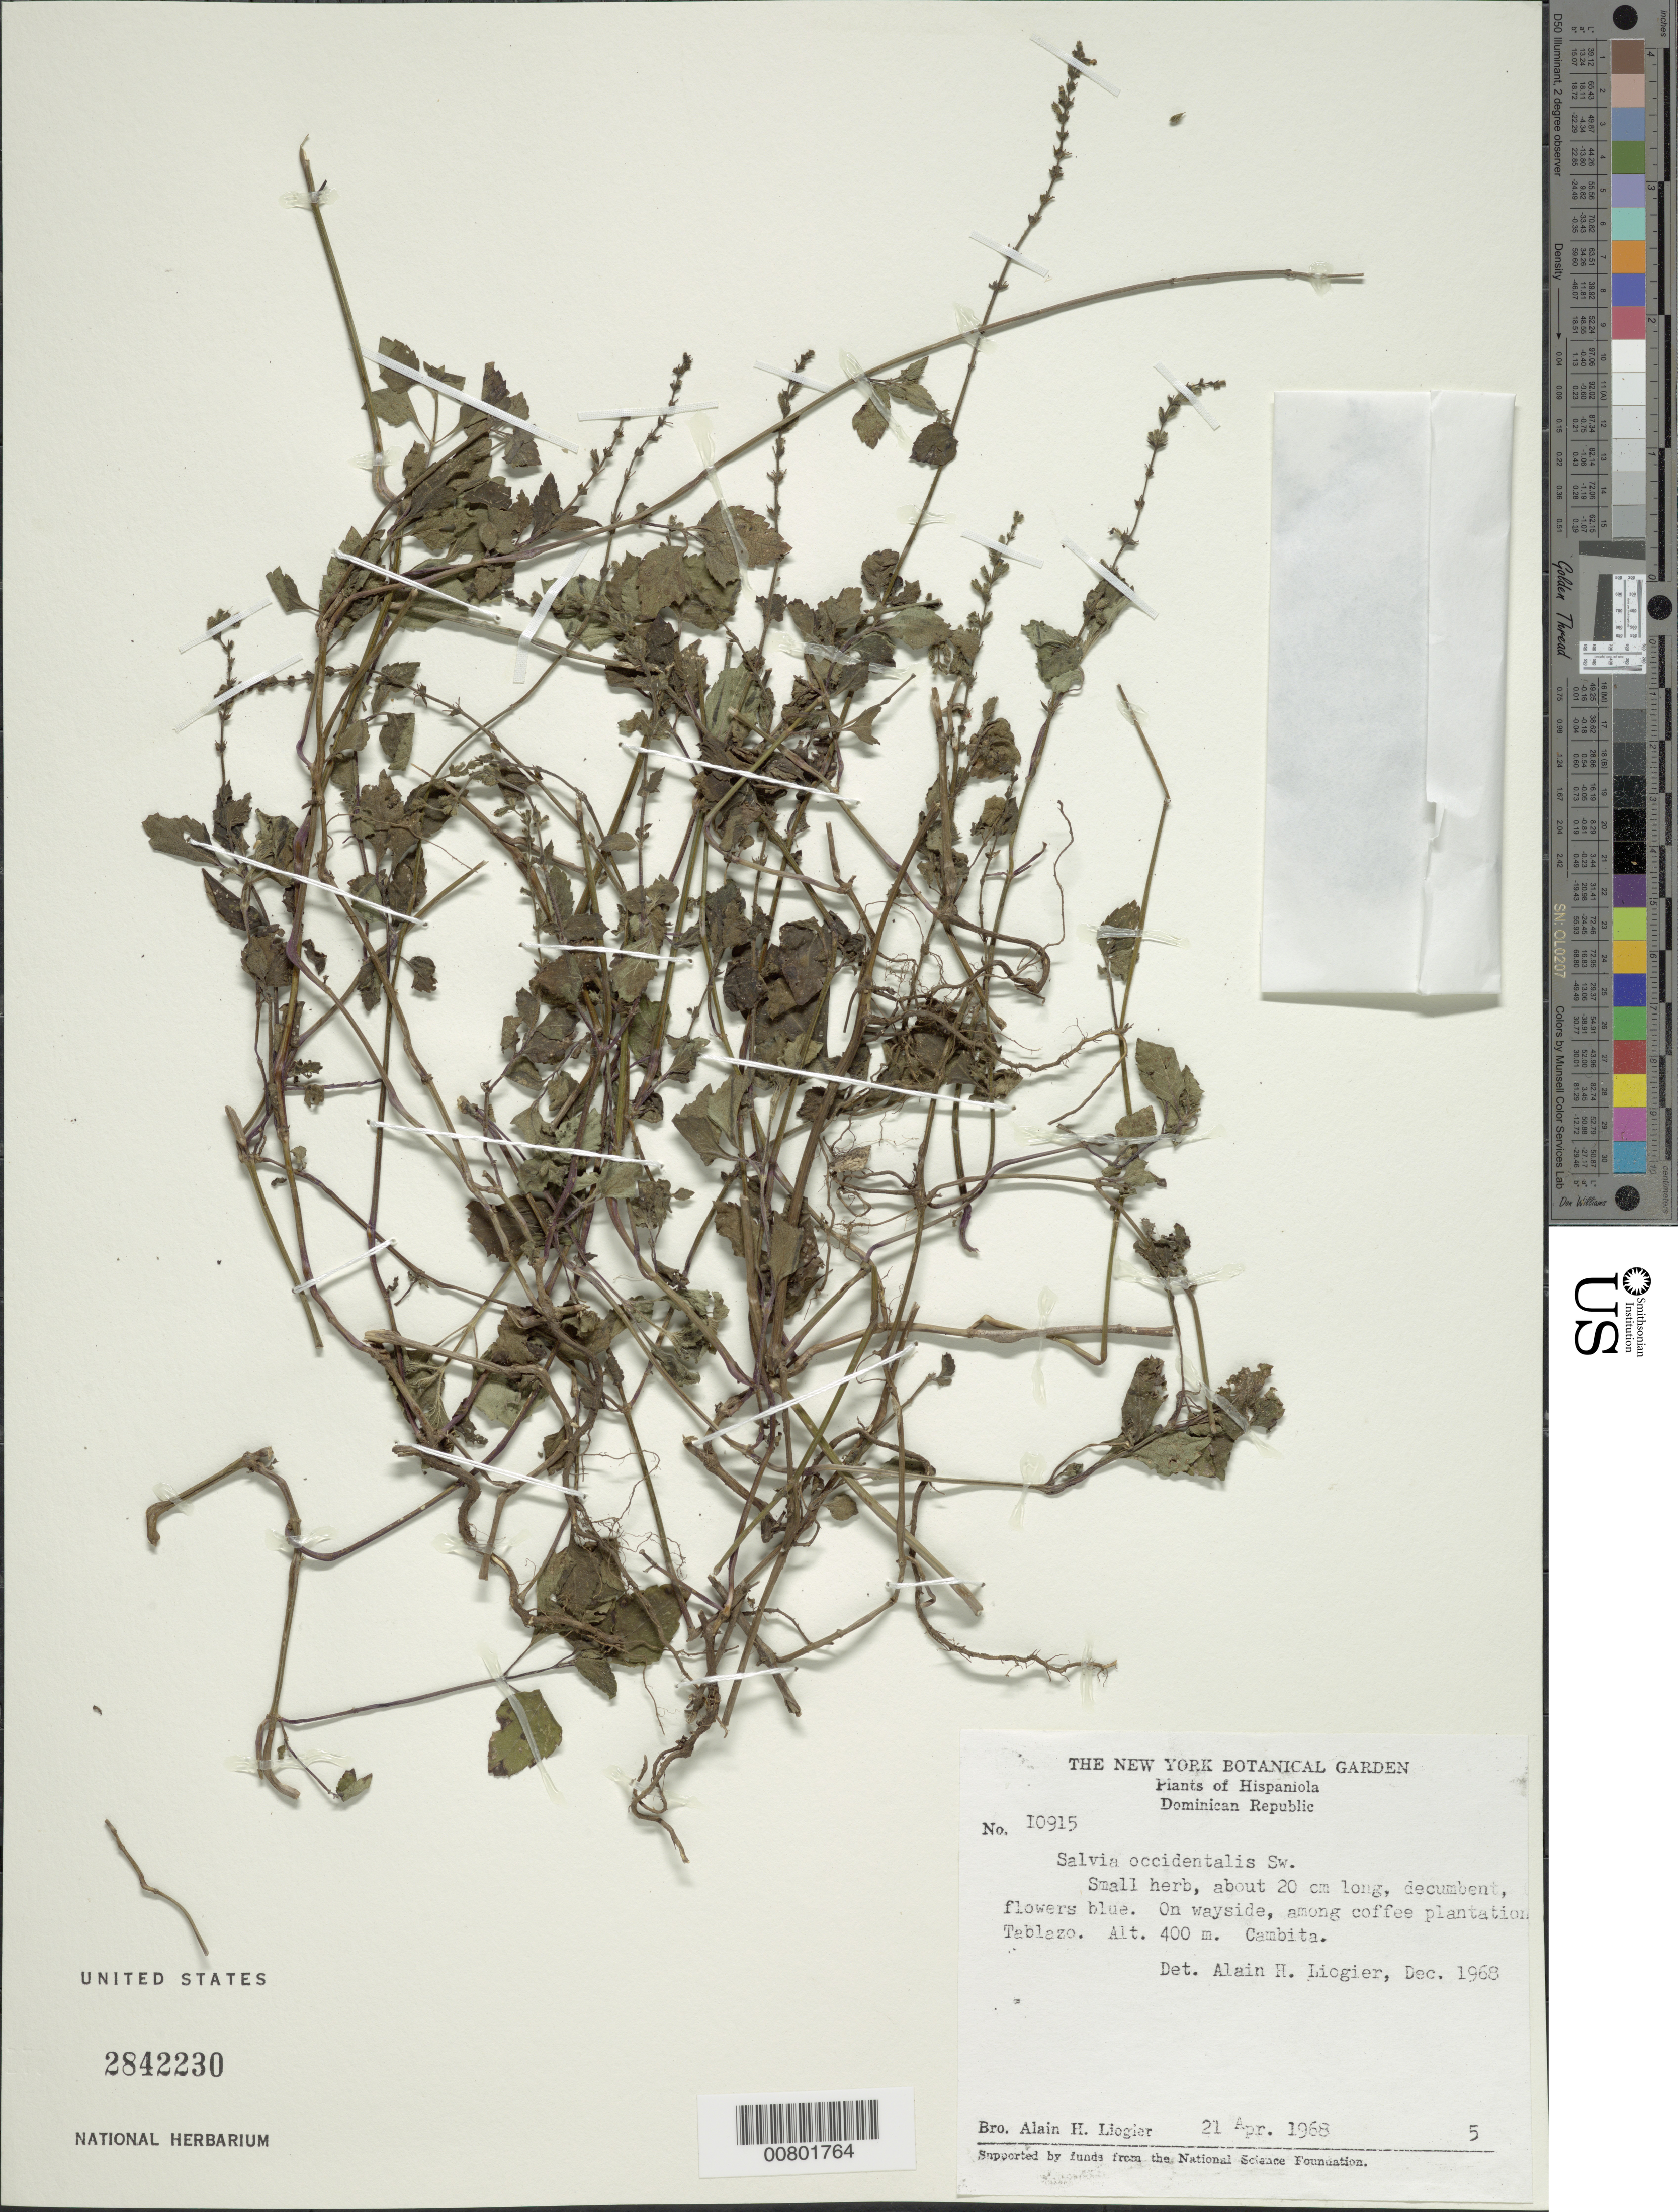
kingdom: Plantae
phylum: Tracheophyta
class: Magnoliopsida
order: Lamiales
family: Lamiaceae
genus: Salvia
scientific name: Salvia occidentalis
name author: Sw.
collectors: A. H. Liogier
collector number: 10915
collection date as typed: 21 Apr 1968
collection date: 1968-04-21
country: Dominican Republic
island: Hispaniola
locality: Tablazo, Cambita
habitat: On wayside among coffee plantation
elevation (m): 400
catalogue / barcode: US 2842230